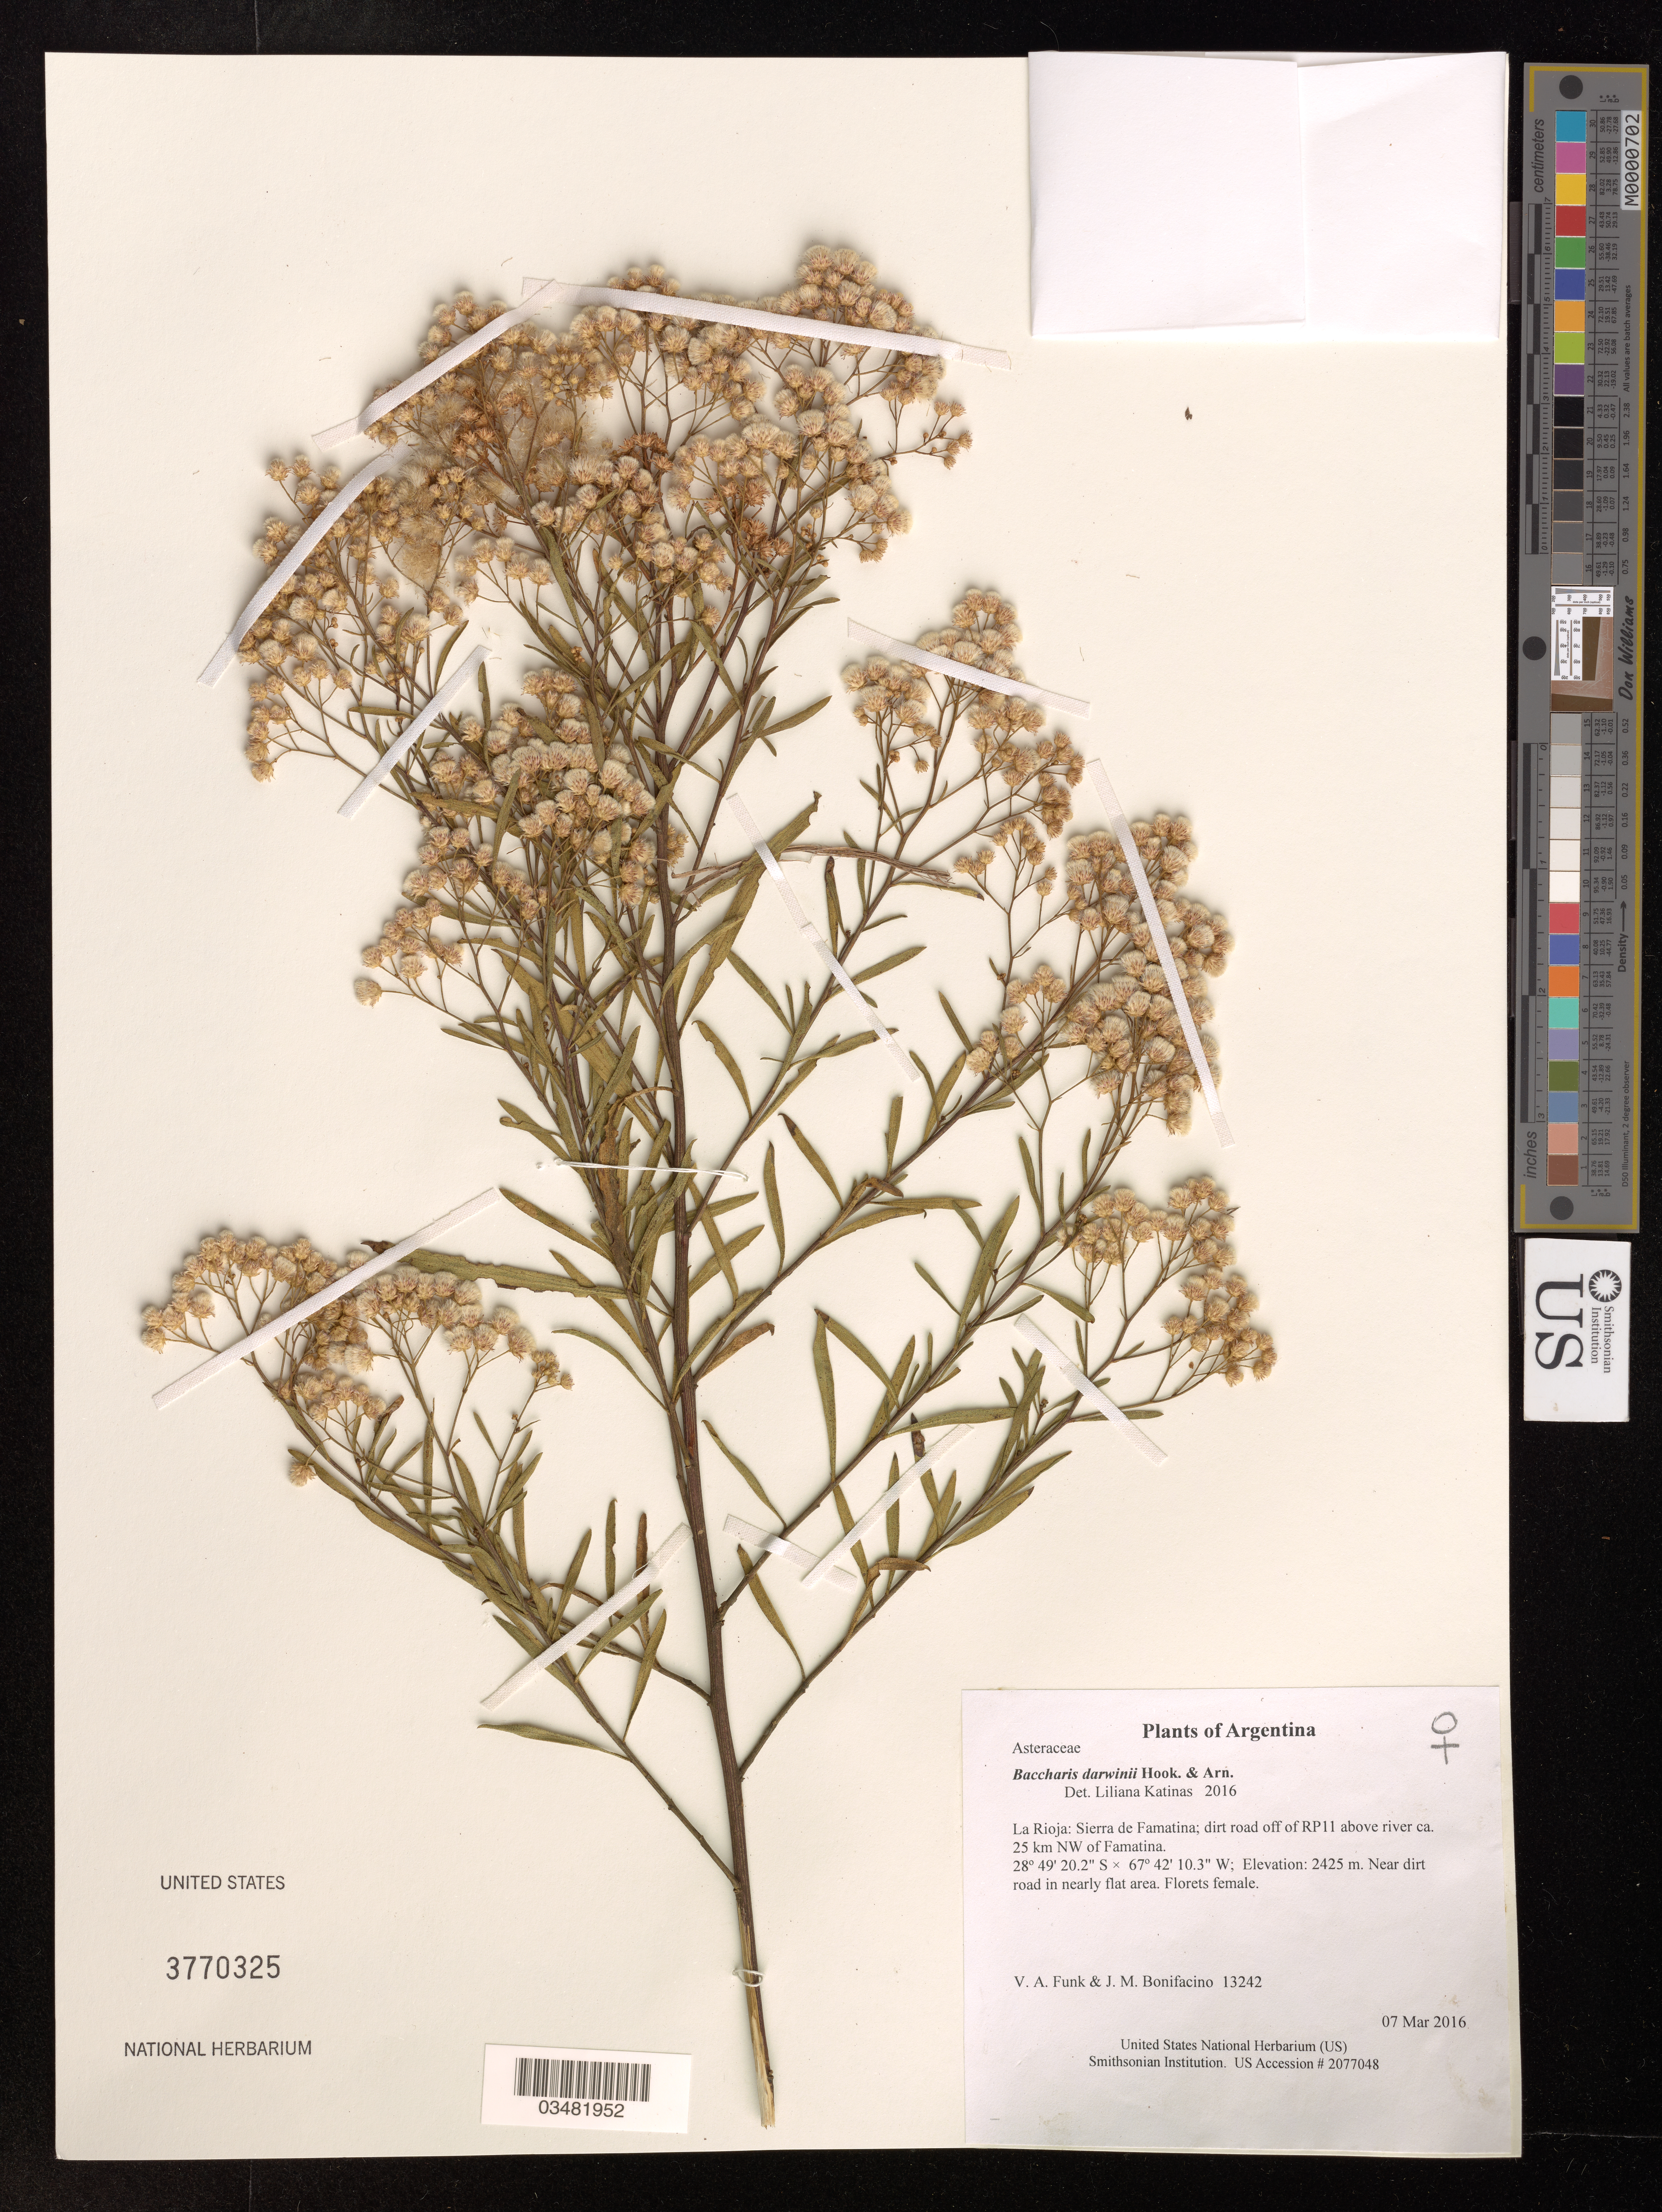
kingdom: Plantae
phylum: Tracheophyta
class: Magnoliopsida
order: Asterales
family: Asteraceae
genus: Baccharis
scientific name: Baccharis darwinii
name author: Hook. & Arn.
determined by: Katinas, L.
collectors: V. Funk & M. Bonifacino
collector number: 13242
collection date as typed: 7 March 2016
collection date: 2016-03-07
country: Argentina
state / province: La Rioja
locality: Sierra de Famatina; dirt road off of RP11 above river ca. 25 km NW of Famatina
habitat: Near dirt road in nearly flat area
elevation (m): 2425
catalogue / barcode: US 3770325